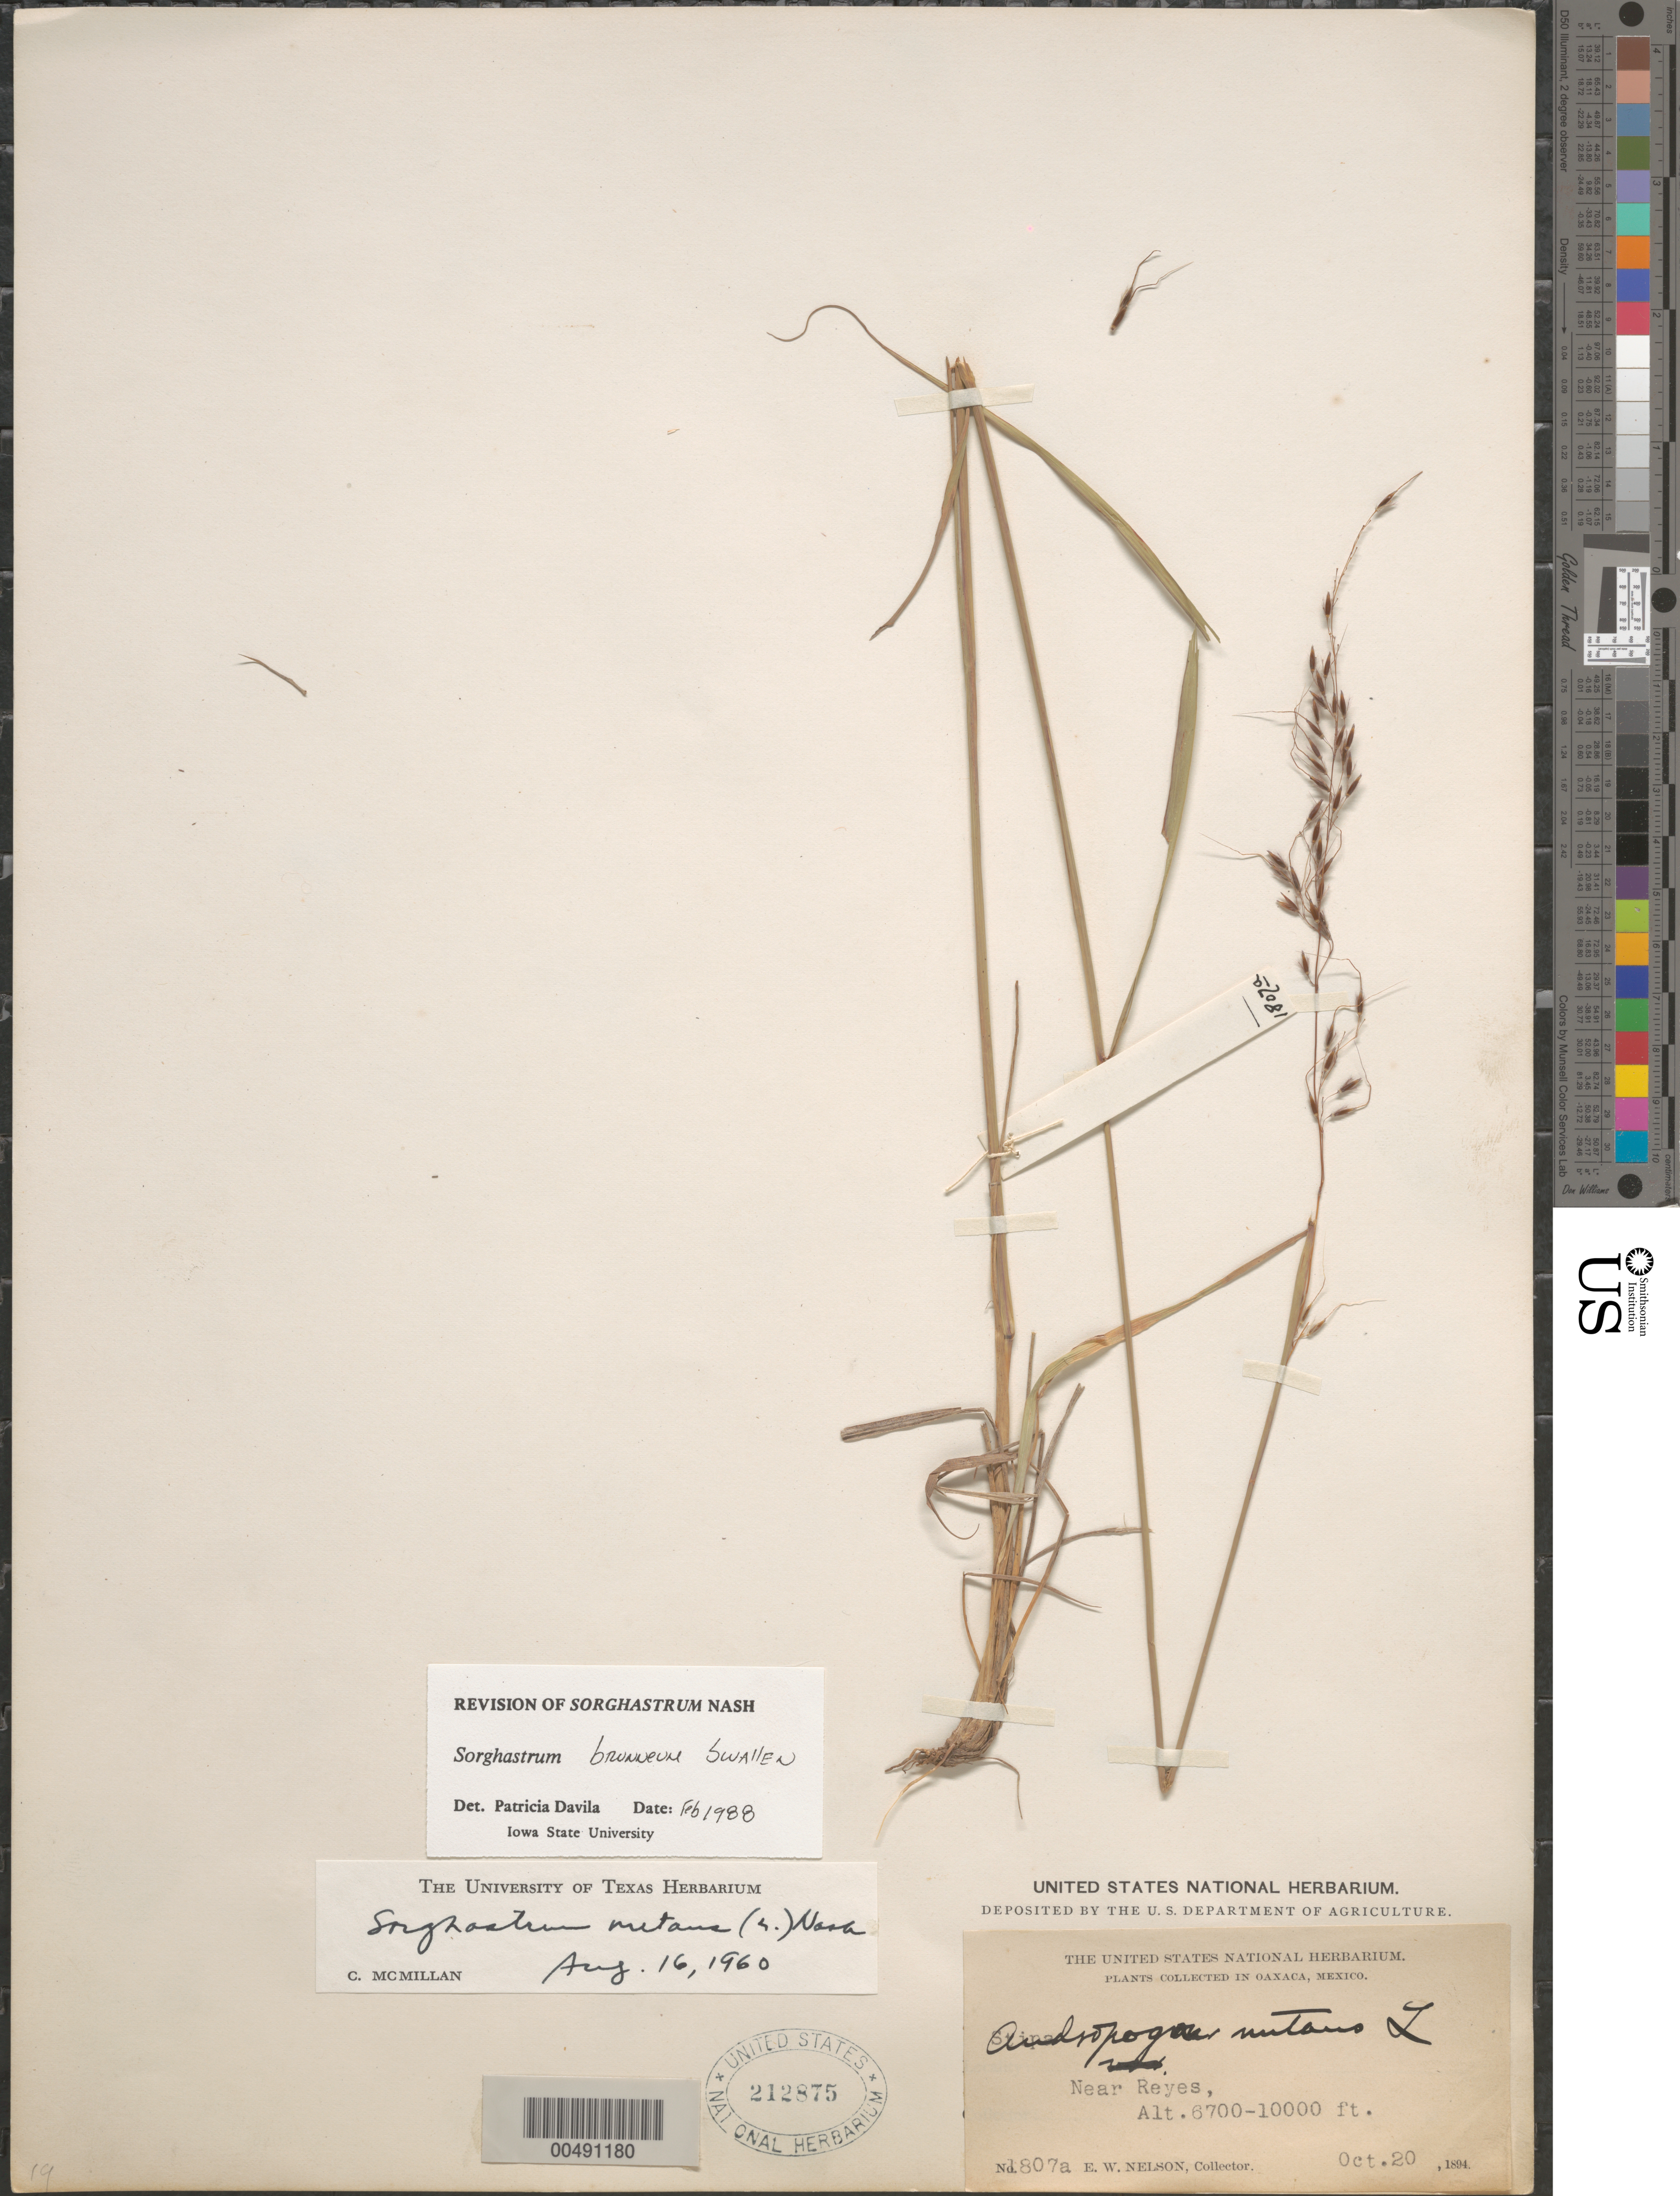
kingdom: Plantae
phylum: Tracheophyta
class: Liliopsida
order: Poales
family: Poaceae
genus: Sorghastrum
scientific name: Sorghastrum brunneum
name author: Swallen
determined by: Dávila, P. D.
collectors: E. W. Nelson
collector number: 1807a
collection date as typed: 20 Oct 1894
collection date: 1894-10-20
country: Mexico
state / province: Oaxaca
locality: Near Reyes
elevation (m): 2042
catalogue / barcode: US 212875